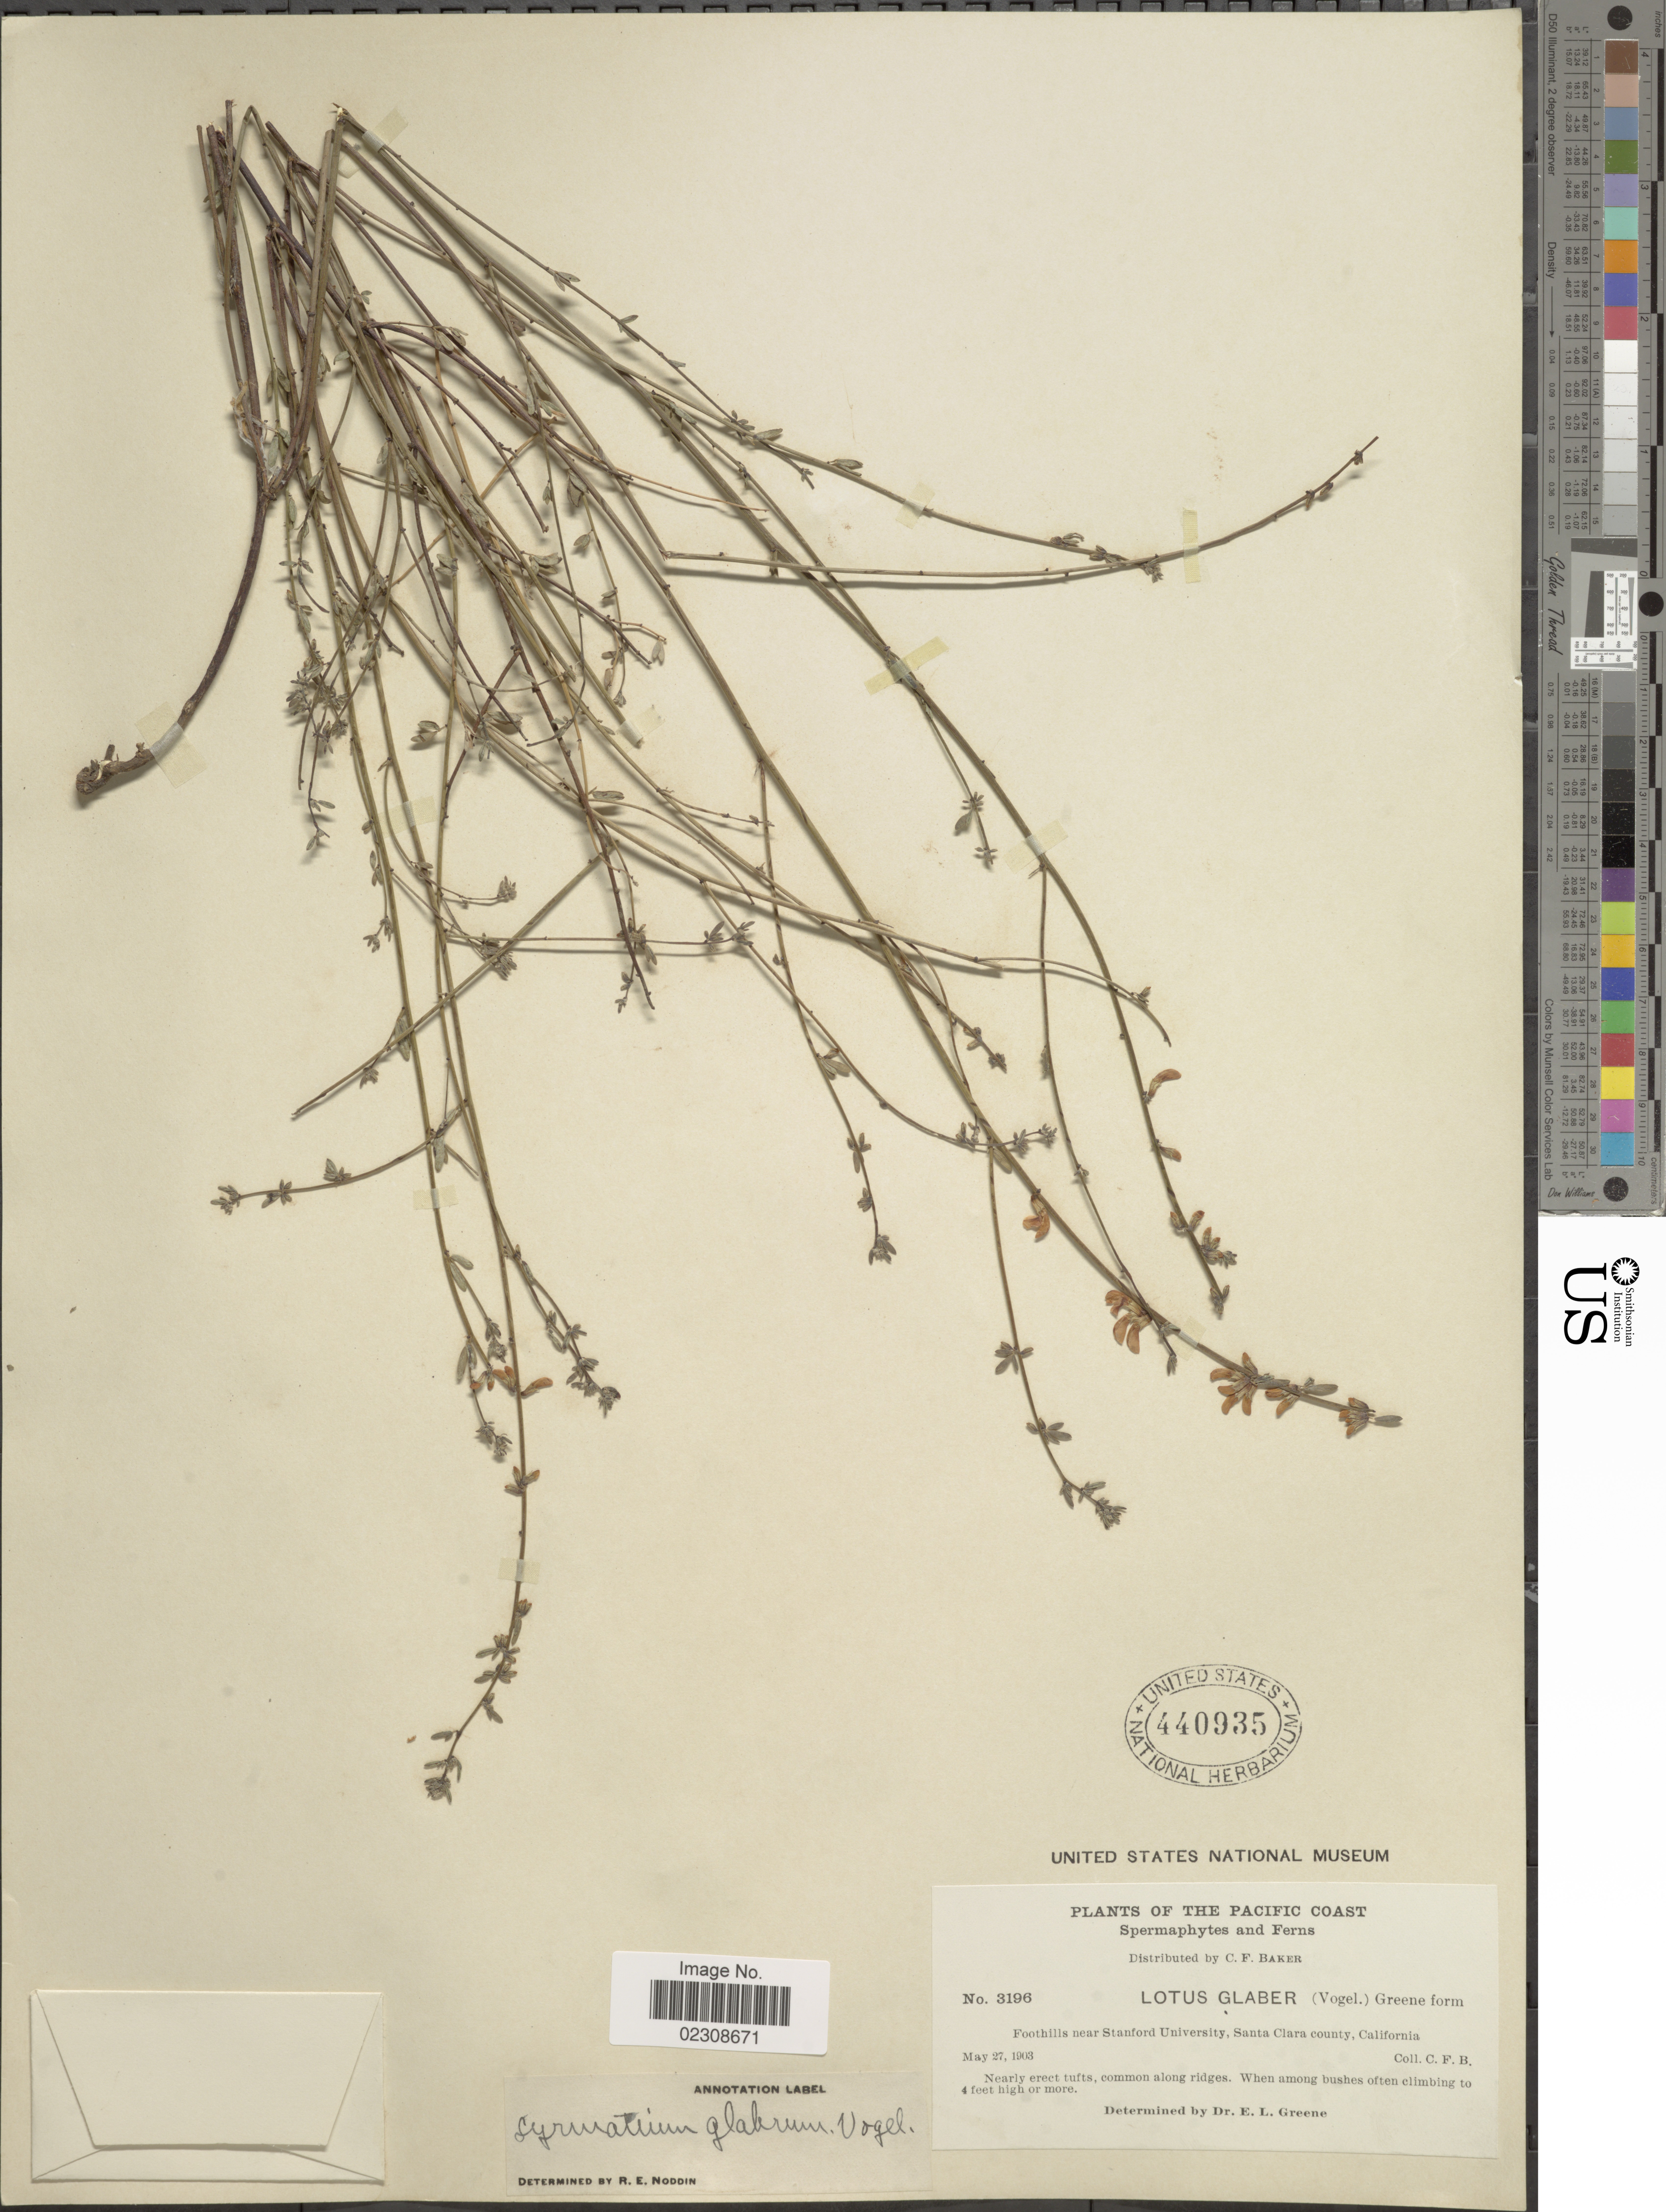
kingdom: Plantae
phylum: Tracheophyta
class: Magnoliopsida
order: Fabales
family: Fabaceae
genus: Syrmatium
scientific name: Syrmatium glabrum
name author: Vogel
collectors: C. F. Baker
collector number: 3196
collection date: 1903-05-27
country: United States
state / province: California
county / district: Santa Clara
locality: The Pacific Coast. Foothills near Stanford University, Santa Clara County.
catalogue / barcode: US 440935